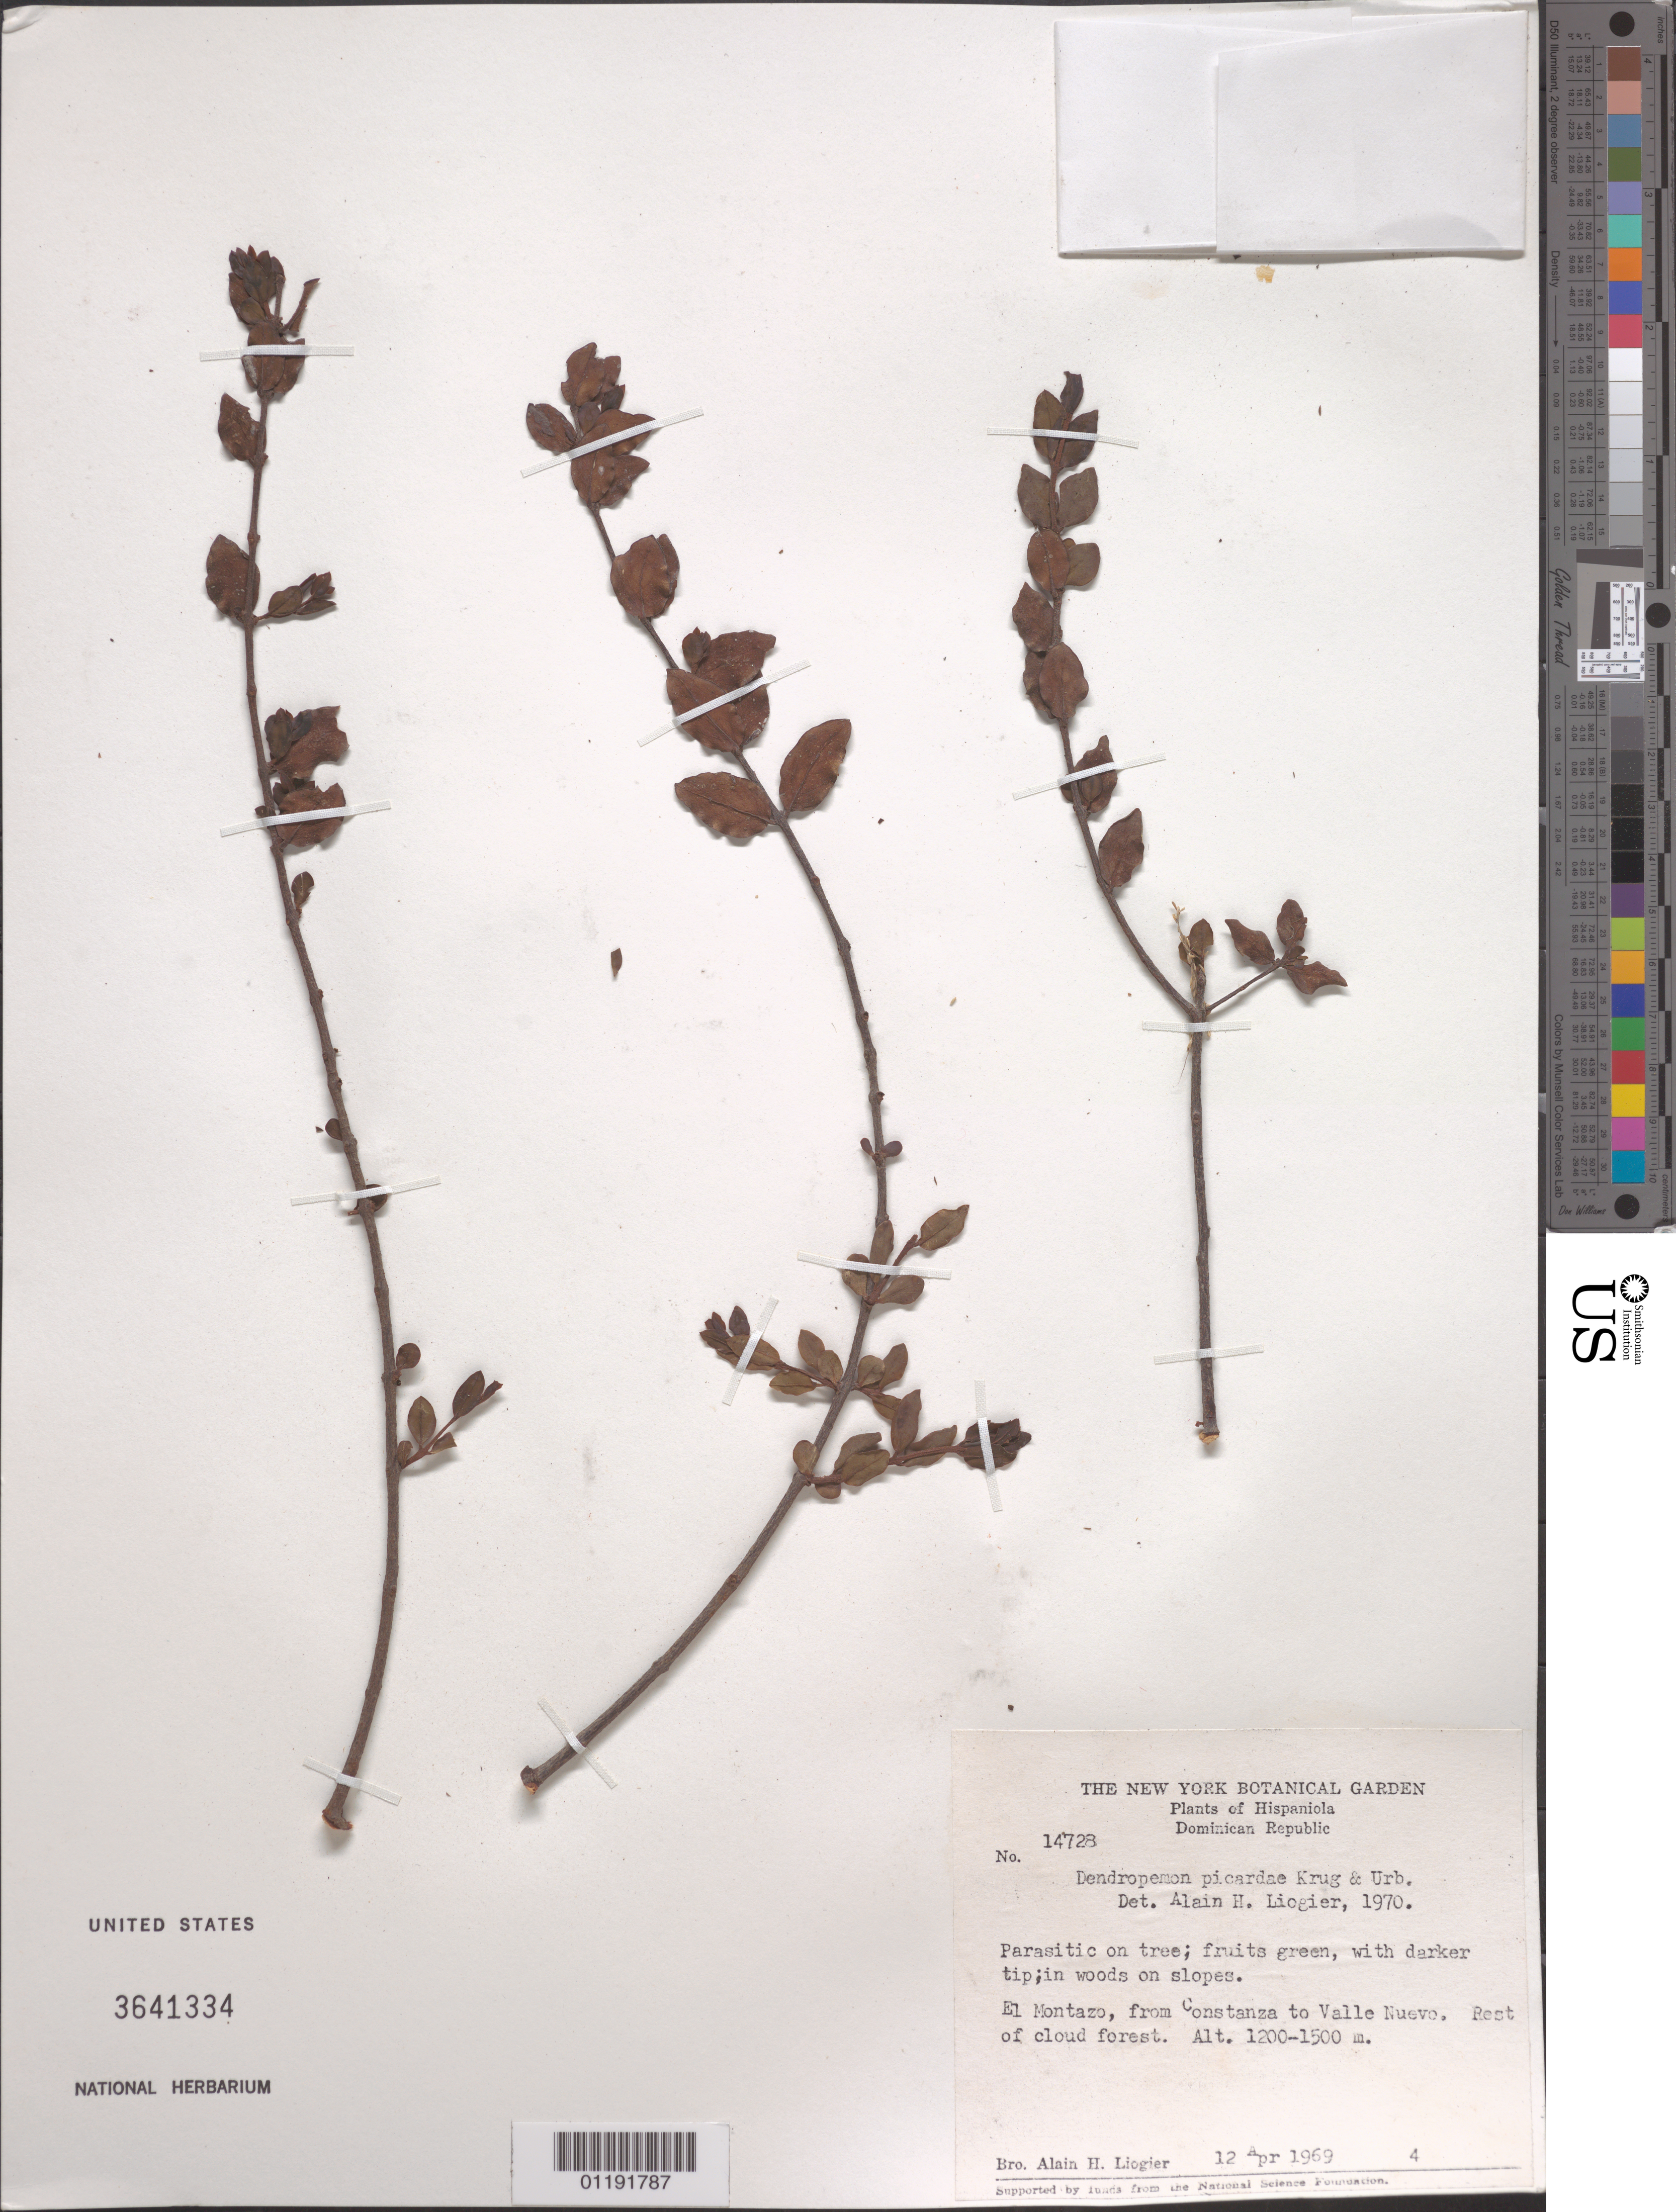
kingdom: Plantae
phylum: Tracheophyta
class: Magnoliopsida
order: Santalales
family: Loranthaceae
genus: Dendropemon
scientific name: Dendropemon picardae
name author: Krug & Urb.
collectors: A. H. Liogier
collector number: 14728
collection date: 1969-04-12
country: Dominican Republic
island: Hispaniola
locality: El Montazo, from Constanza to Valle Nuevo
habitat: Cloud forest, slope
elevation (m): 1200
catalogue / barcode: US 3641334